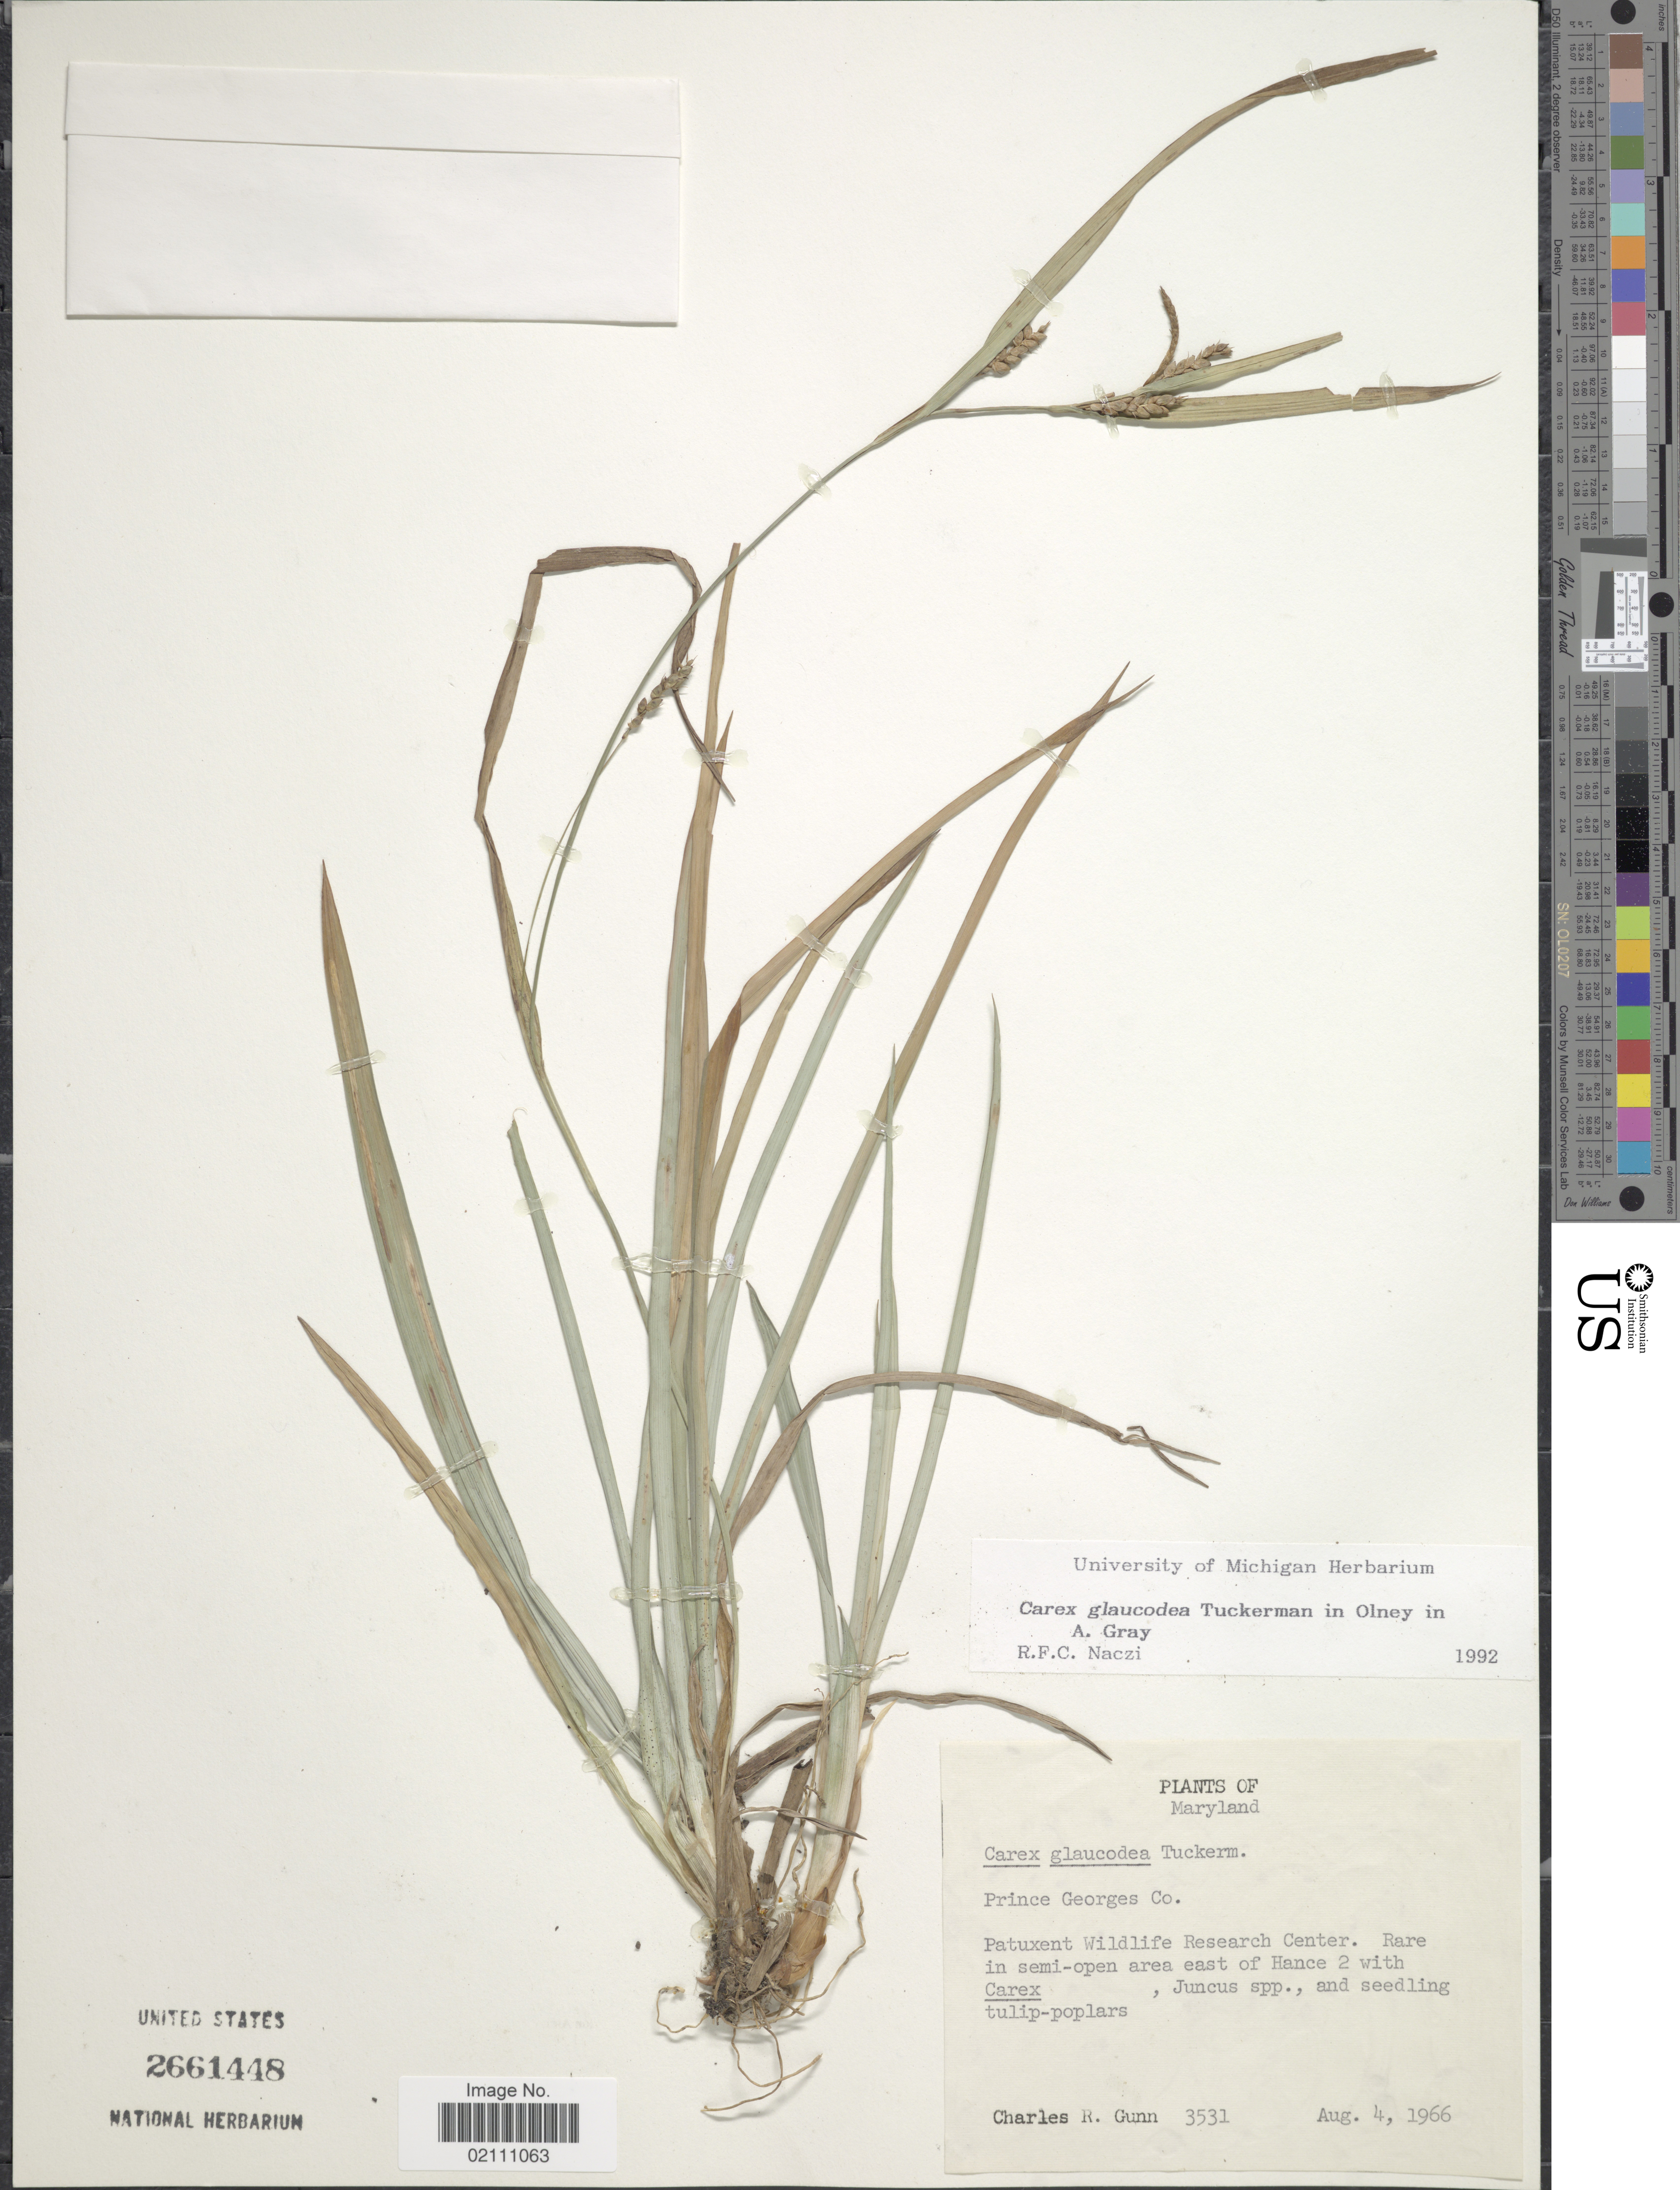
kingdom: Plantae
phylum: Tracheophyta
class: Liliopsida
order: Poales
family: Cyperaceae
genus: Carex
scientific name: Carex glaucodea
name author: Tuck. ex Olney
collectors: C. R. Gunn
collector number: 3531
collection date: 1966-08-04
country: United States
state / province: Maryland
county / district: Prince George's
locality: Maryland, Prince Georges Co., Patuxent Wildlife Research Center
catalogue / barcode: US 2661448